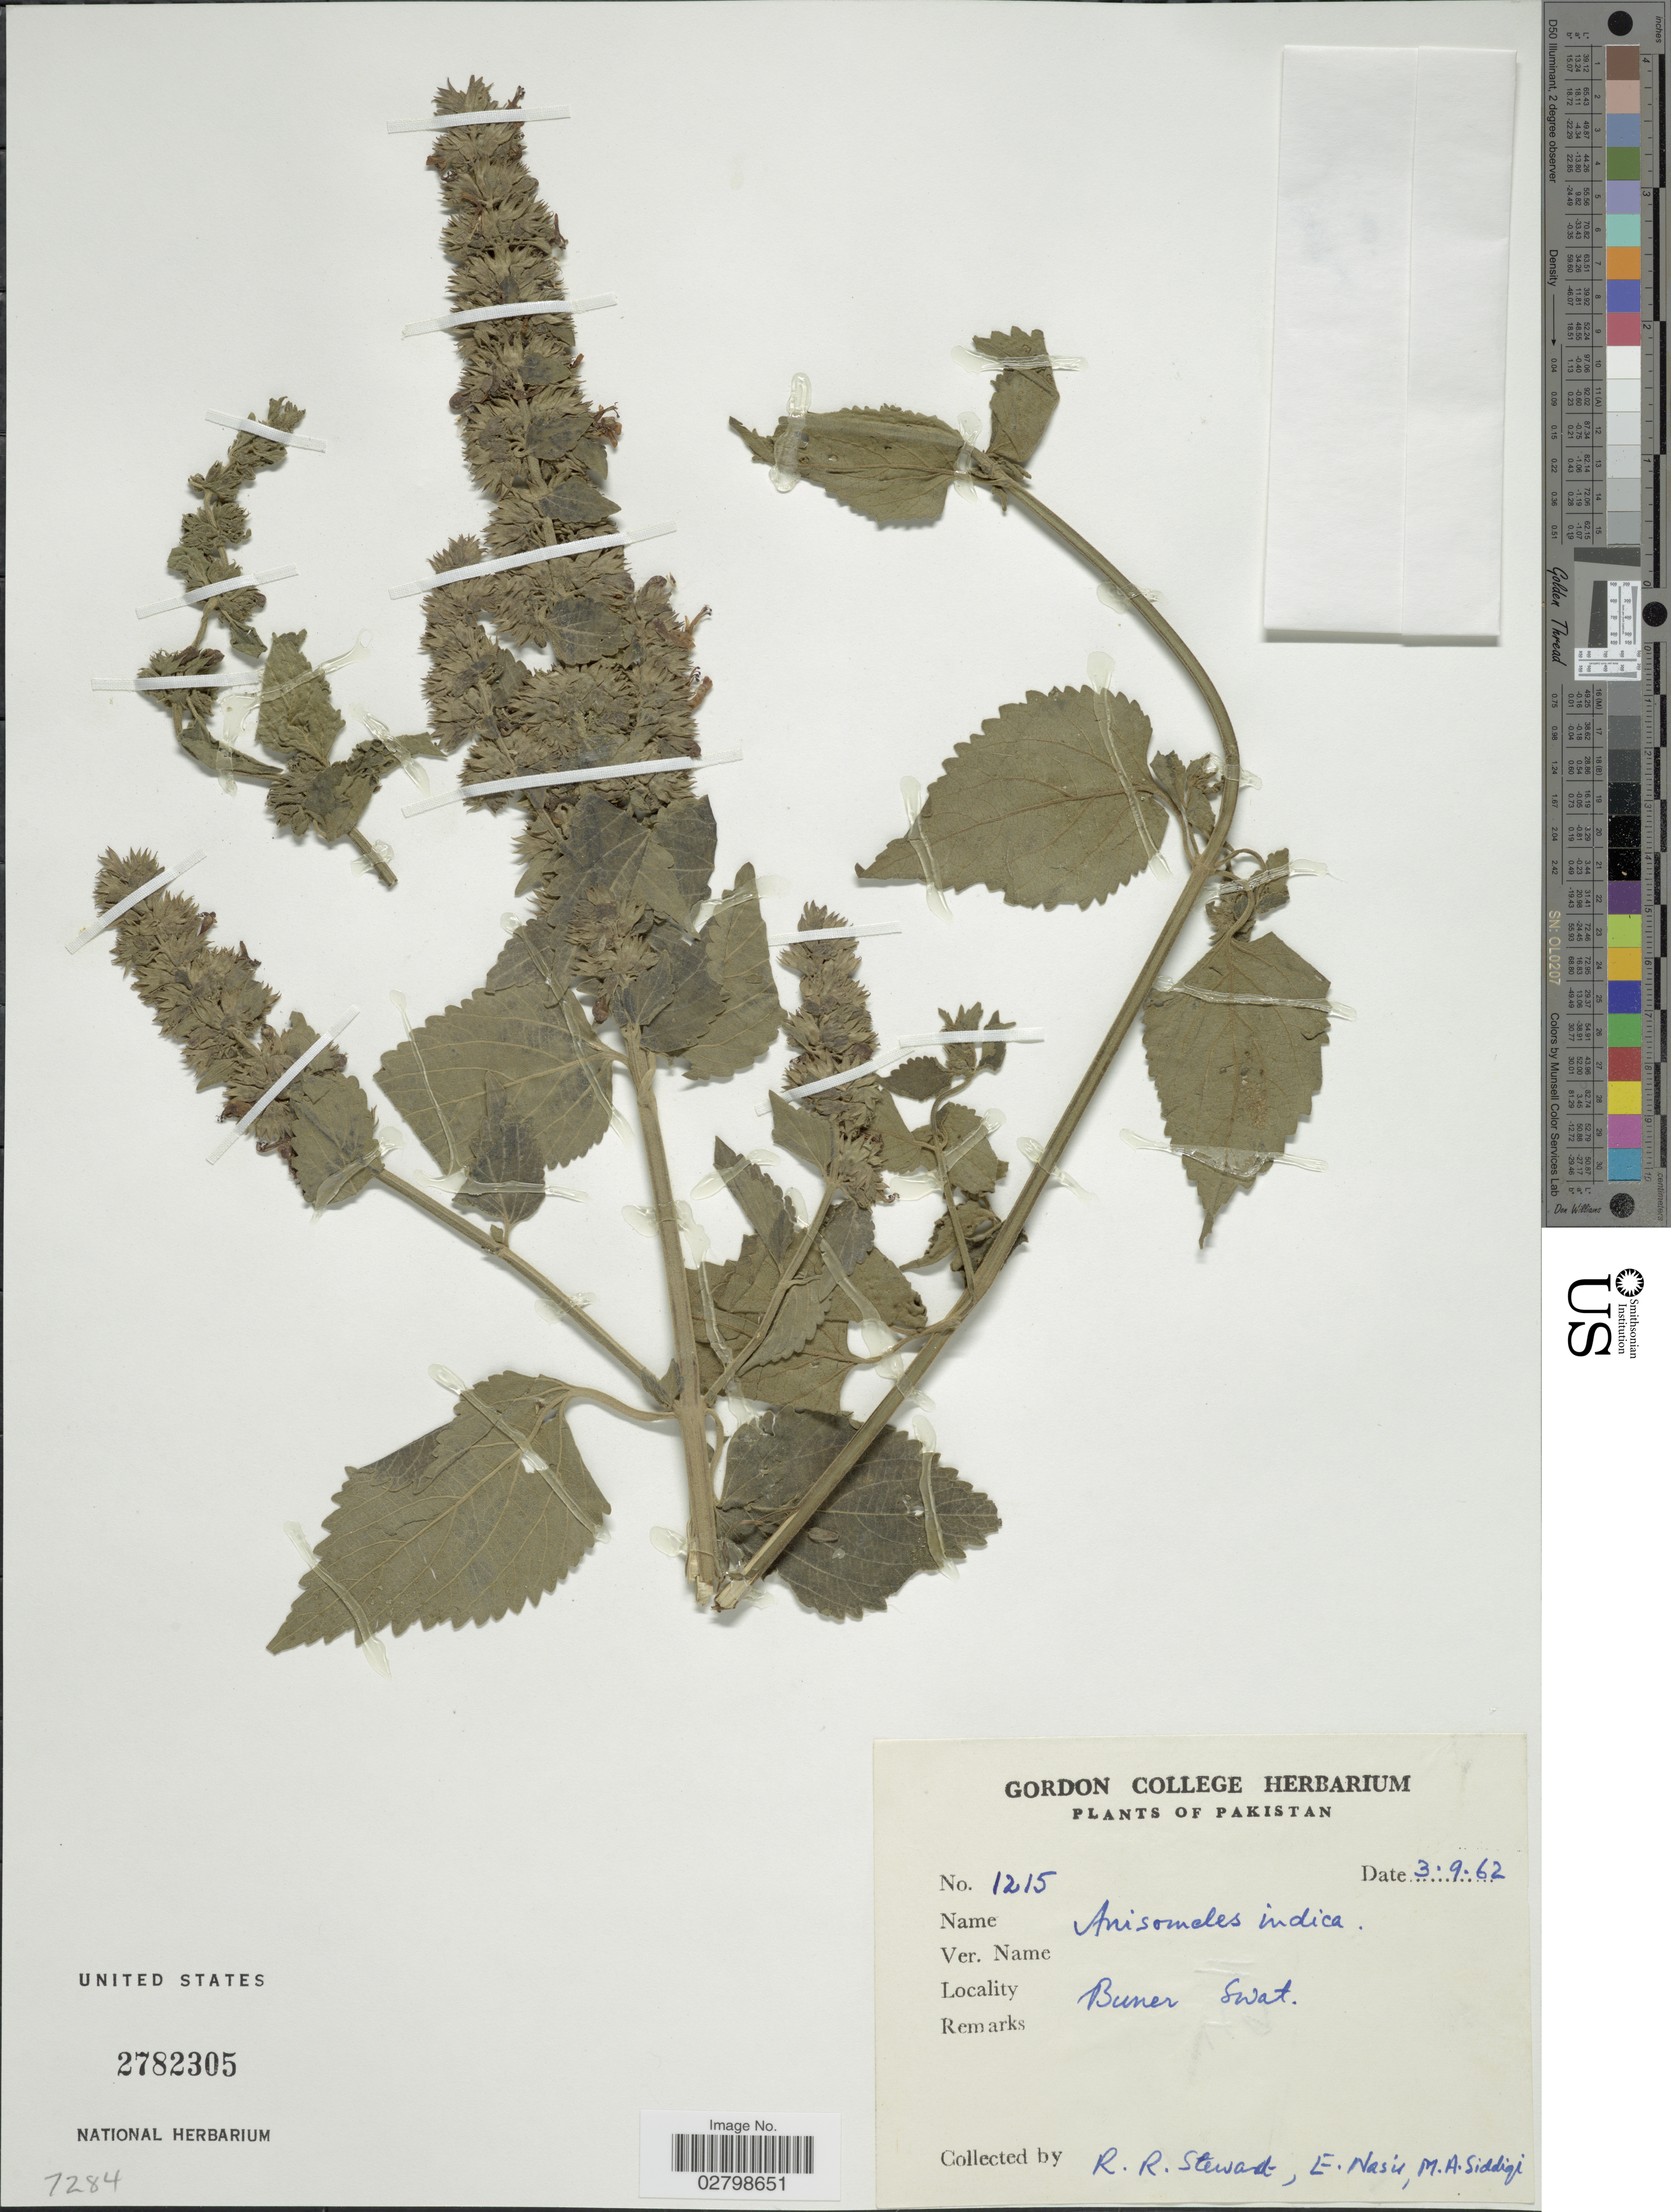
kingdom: Plantae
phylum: Tracheophyta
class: Magnoliopsida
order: Lamiales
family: Lamiaceae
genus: Anisomeles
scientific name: Anisomeles indica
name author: (L.) Kuntze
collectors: R. R. Stewart, E. Nasir & M. Siddiqi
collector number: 1215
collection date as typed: Transcribed d/m/y: 3/9/62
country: Pakistan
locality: Buner Swat.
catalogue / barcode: US 2782305